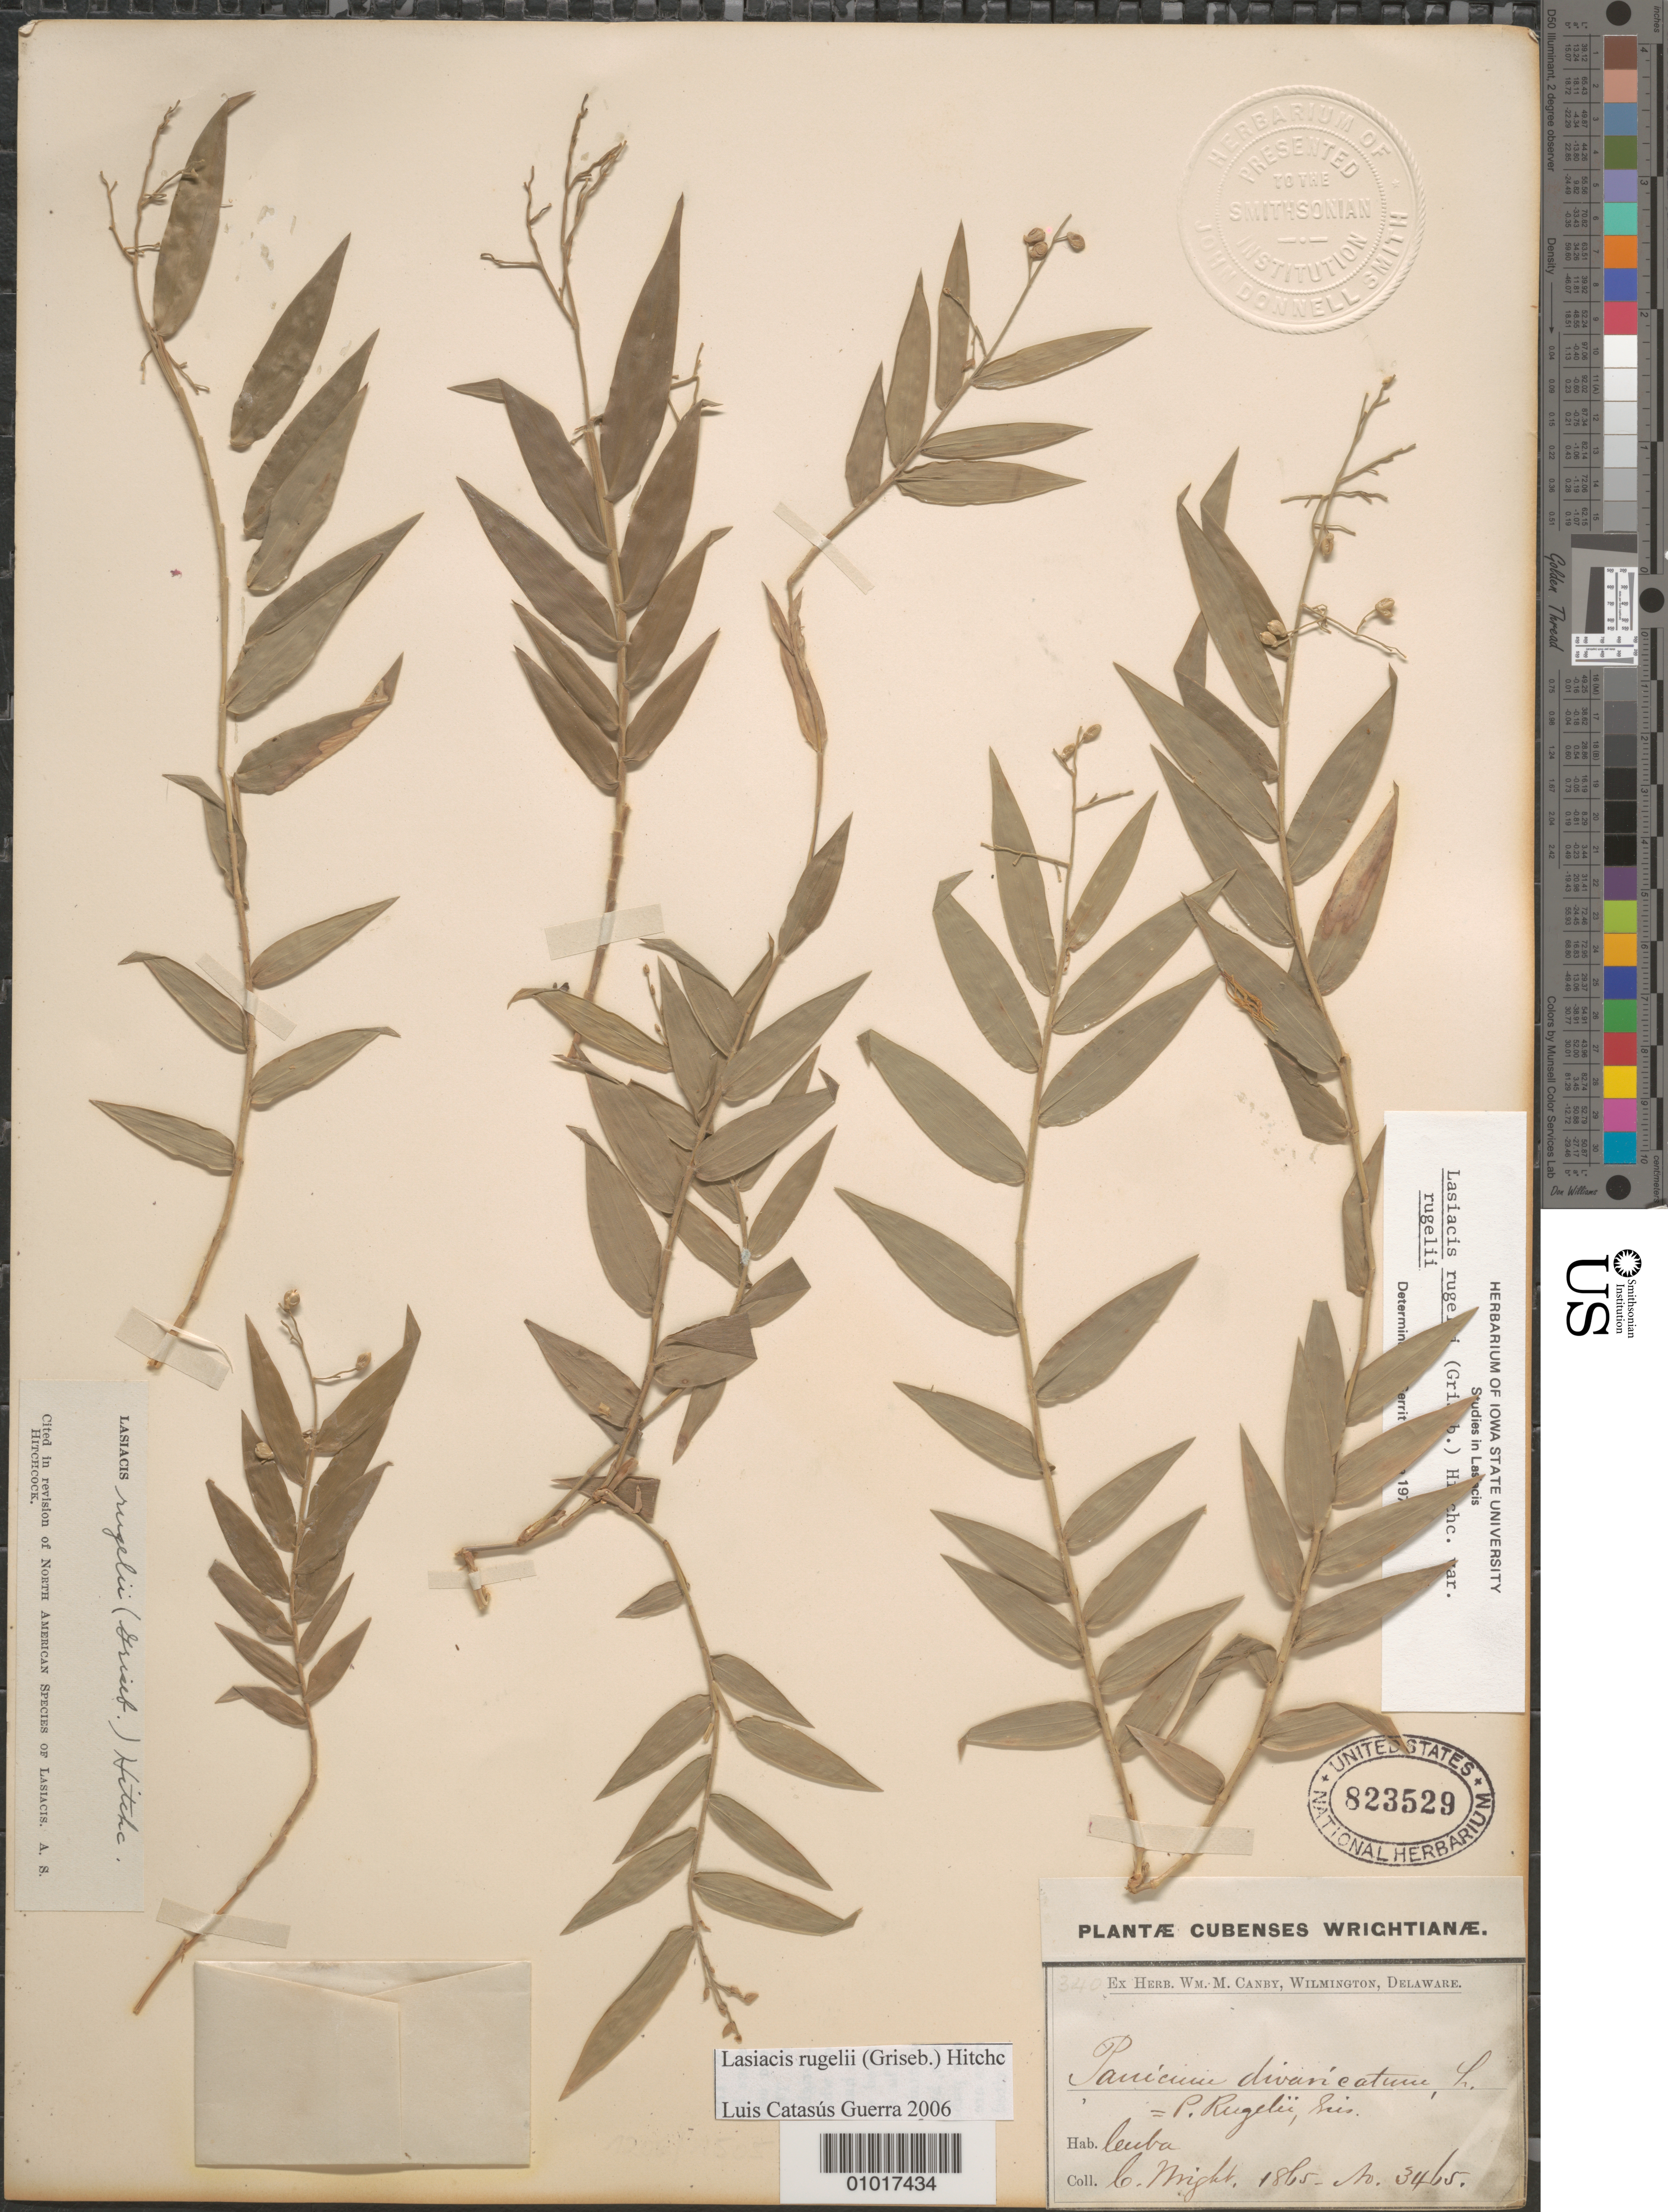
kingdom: Plantae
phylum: Tracheophyta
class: Liliopsida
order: Poales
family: Poaceae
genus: Lasiacis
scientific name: Lasiacis rugelii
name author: (Griseb.) Hitchc.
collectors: C. Wright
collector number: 3465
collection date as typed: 01 Jan 1865 to 31 Dec 1865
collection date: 1865-01-01/1865-12-31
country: Cuba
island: Cuba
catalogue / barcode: US 823529